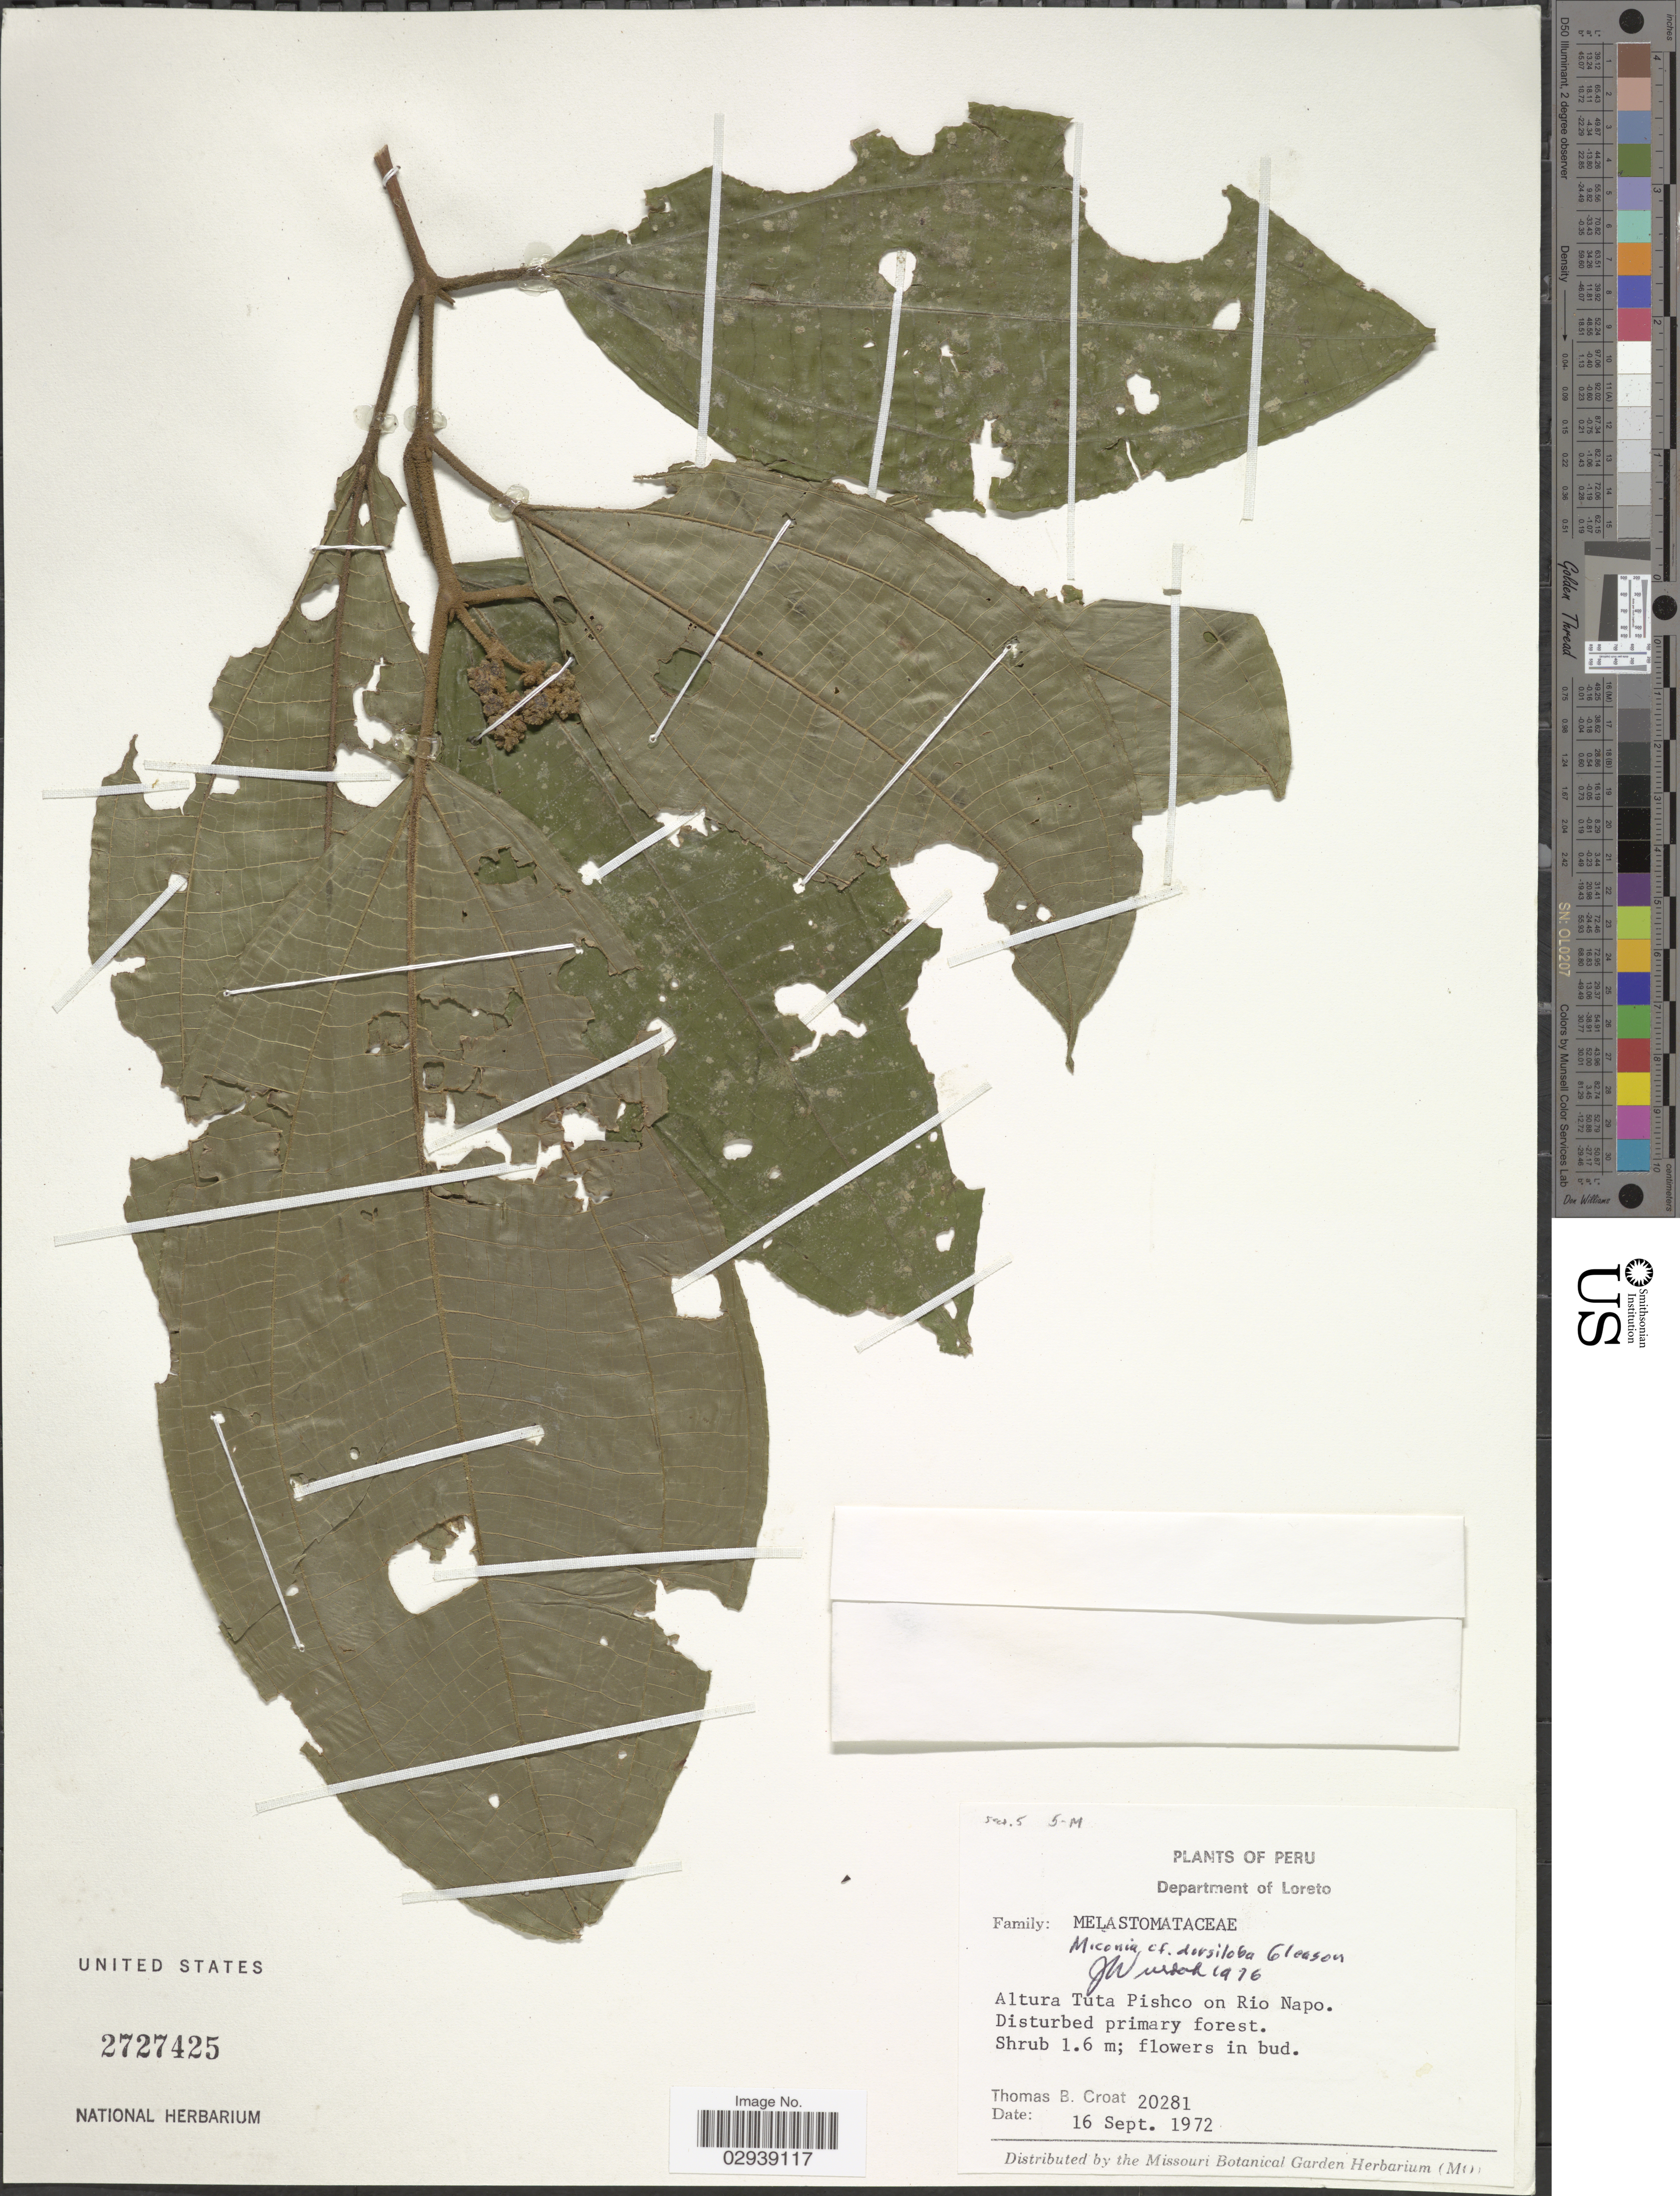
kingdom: Plantae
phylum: Tracheophyta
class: Magnoliopsida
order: Myrtales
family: Melastomataceae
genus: Miconia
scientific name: Miconia dorsiloba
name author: Gleason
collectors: T. B. Croat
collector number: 20281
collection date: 1972-09-16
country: Peru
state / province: Loreto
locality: Department of Loreto. Altura Tuta Pischco on Rio Napo.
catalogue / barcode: US 2727425